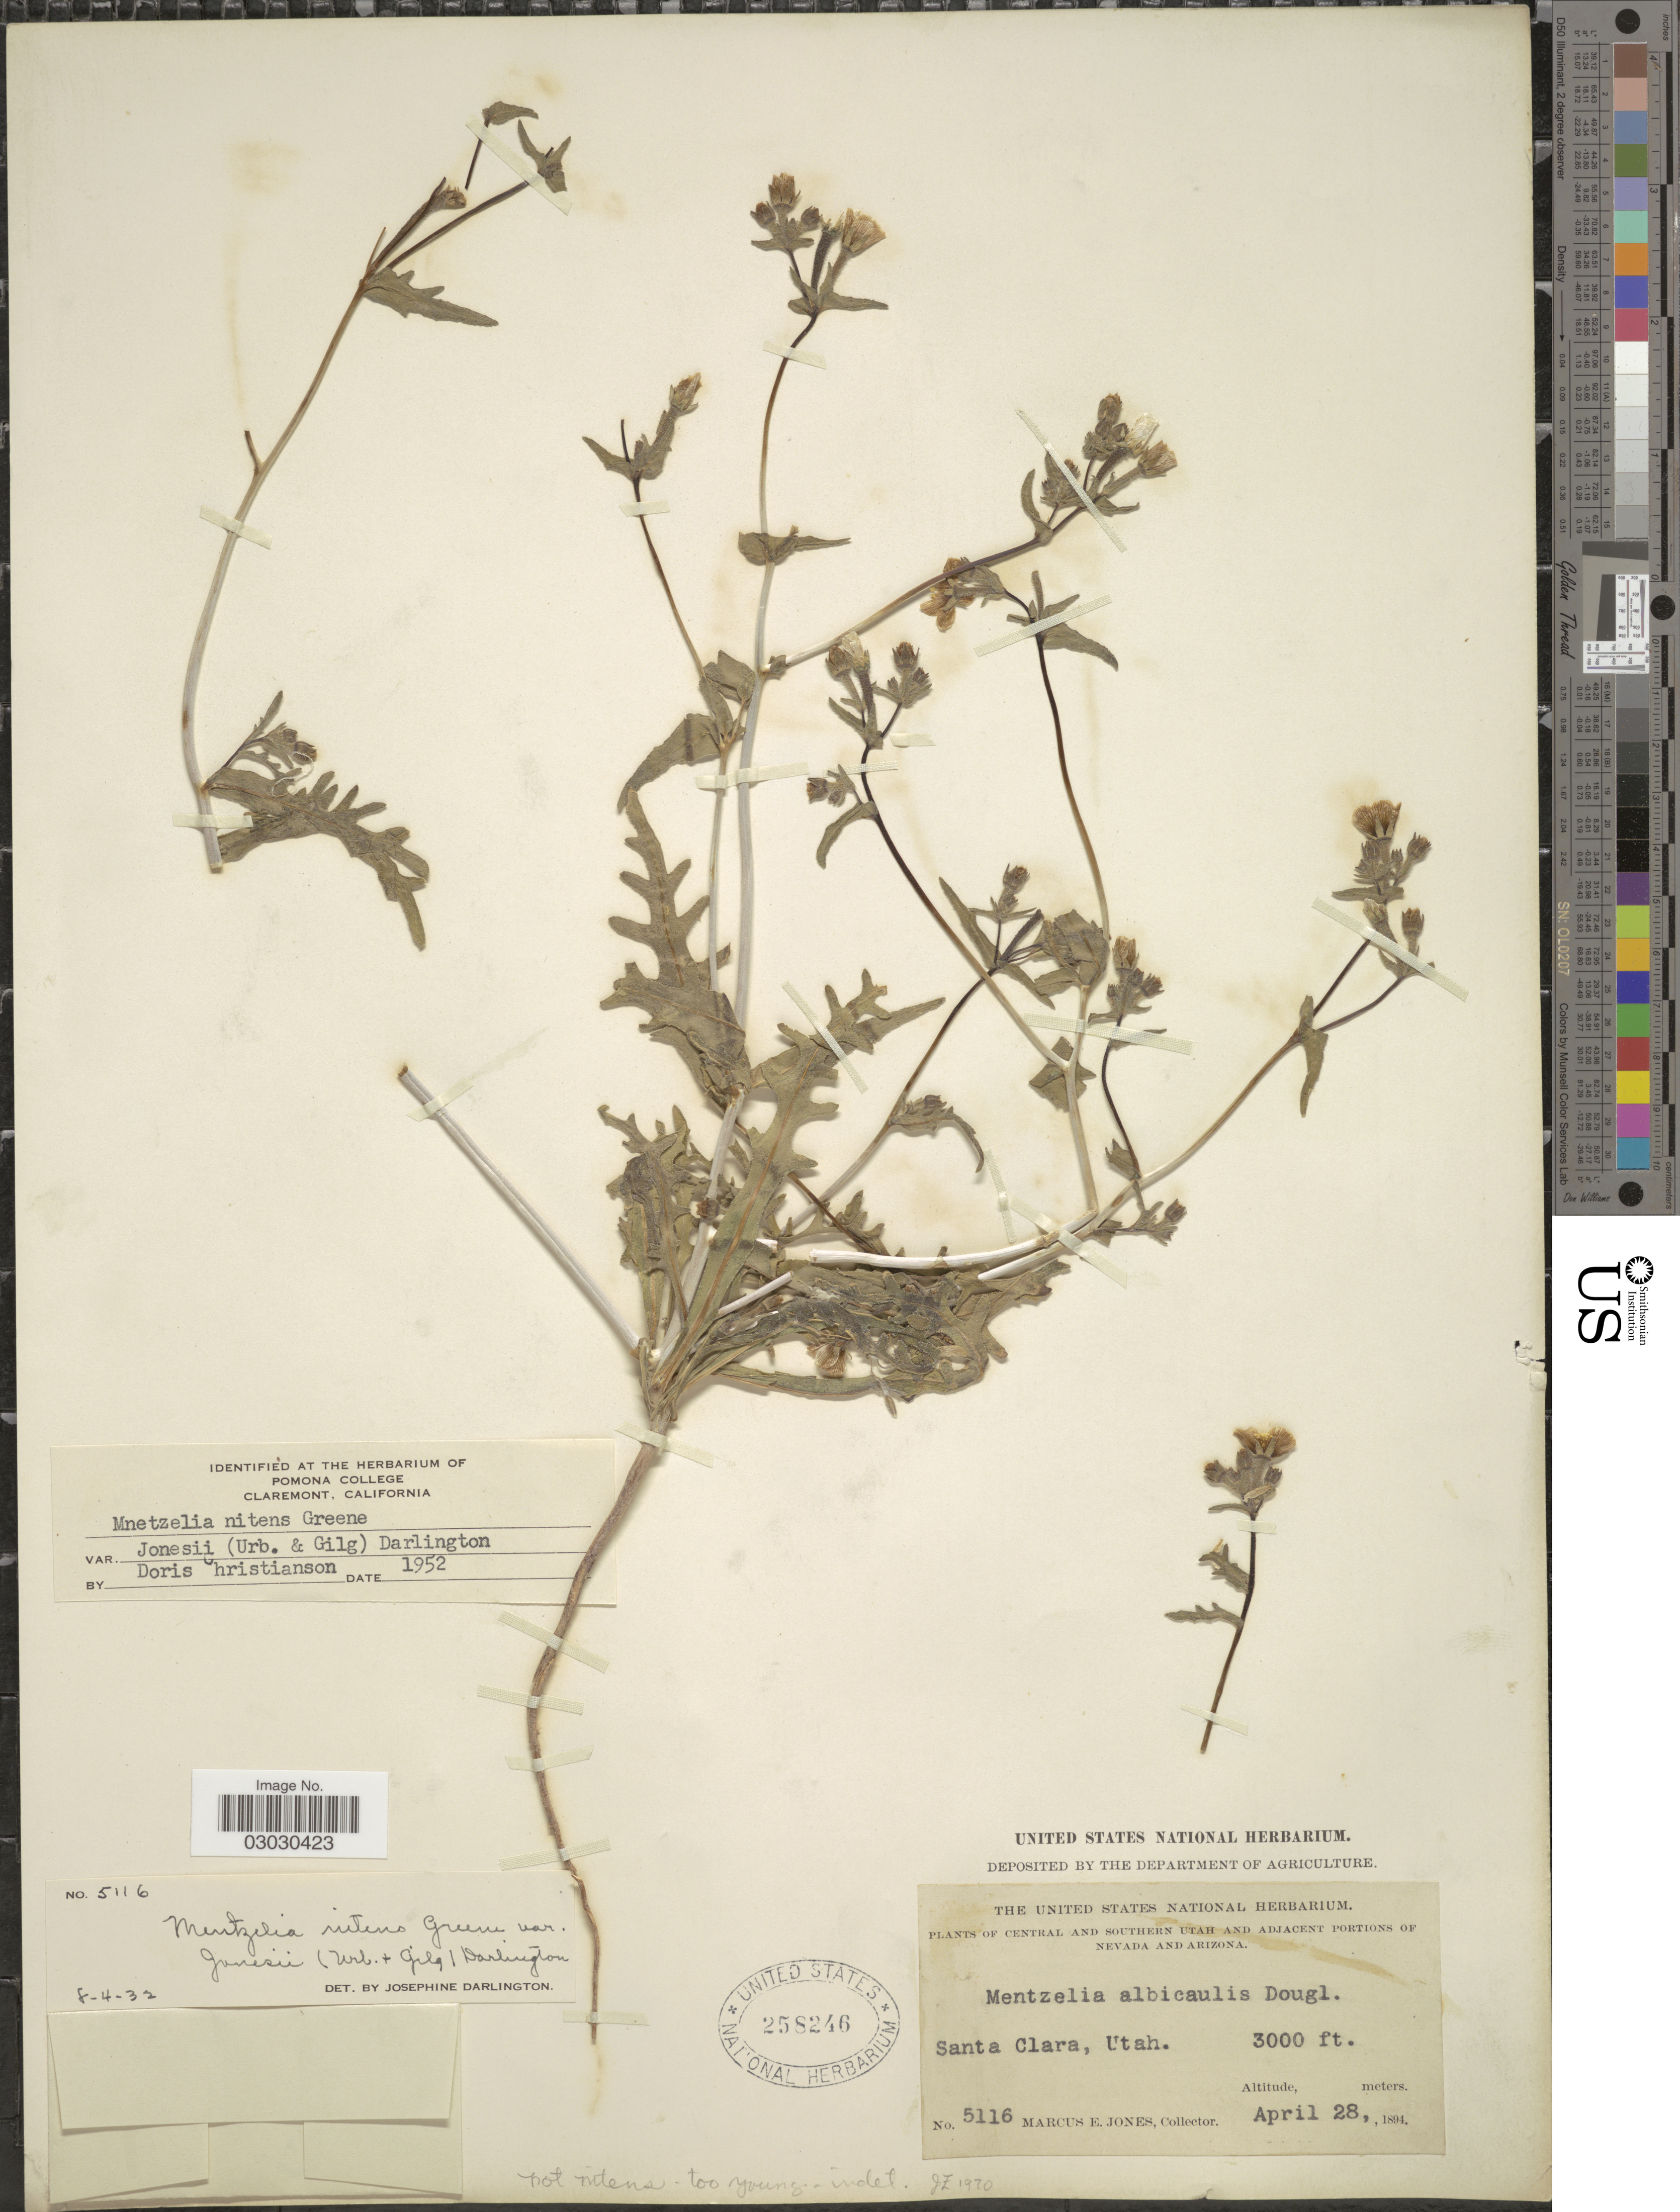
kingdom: Plantae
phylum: Tracheophyta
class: Magnoliopsida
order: Cornales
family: Loasaceae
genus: Mentzelia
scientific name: Mentzelia sp.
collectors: M. E. Jones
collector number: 5116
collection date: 1894-04-28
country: United States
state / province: Utah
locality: Central and Southern Utah. Santa Clara.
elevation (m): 914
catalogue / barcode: US 258246